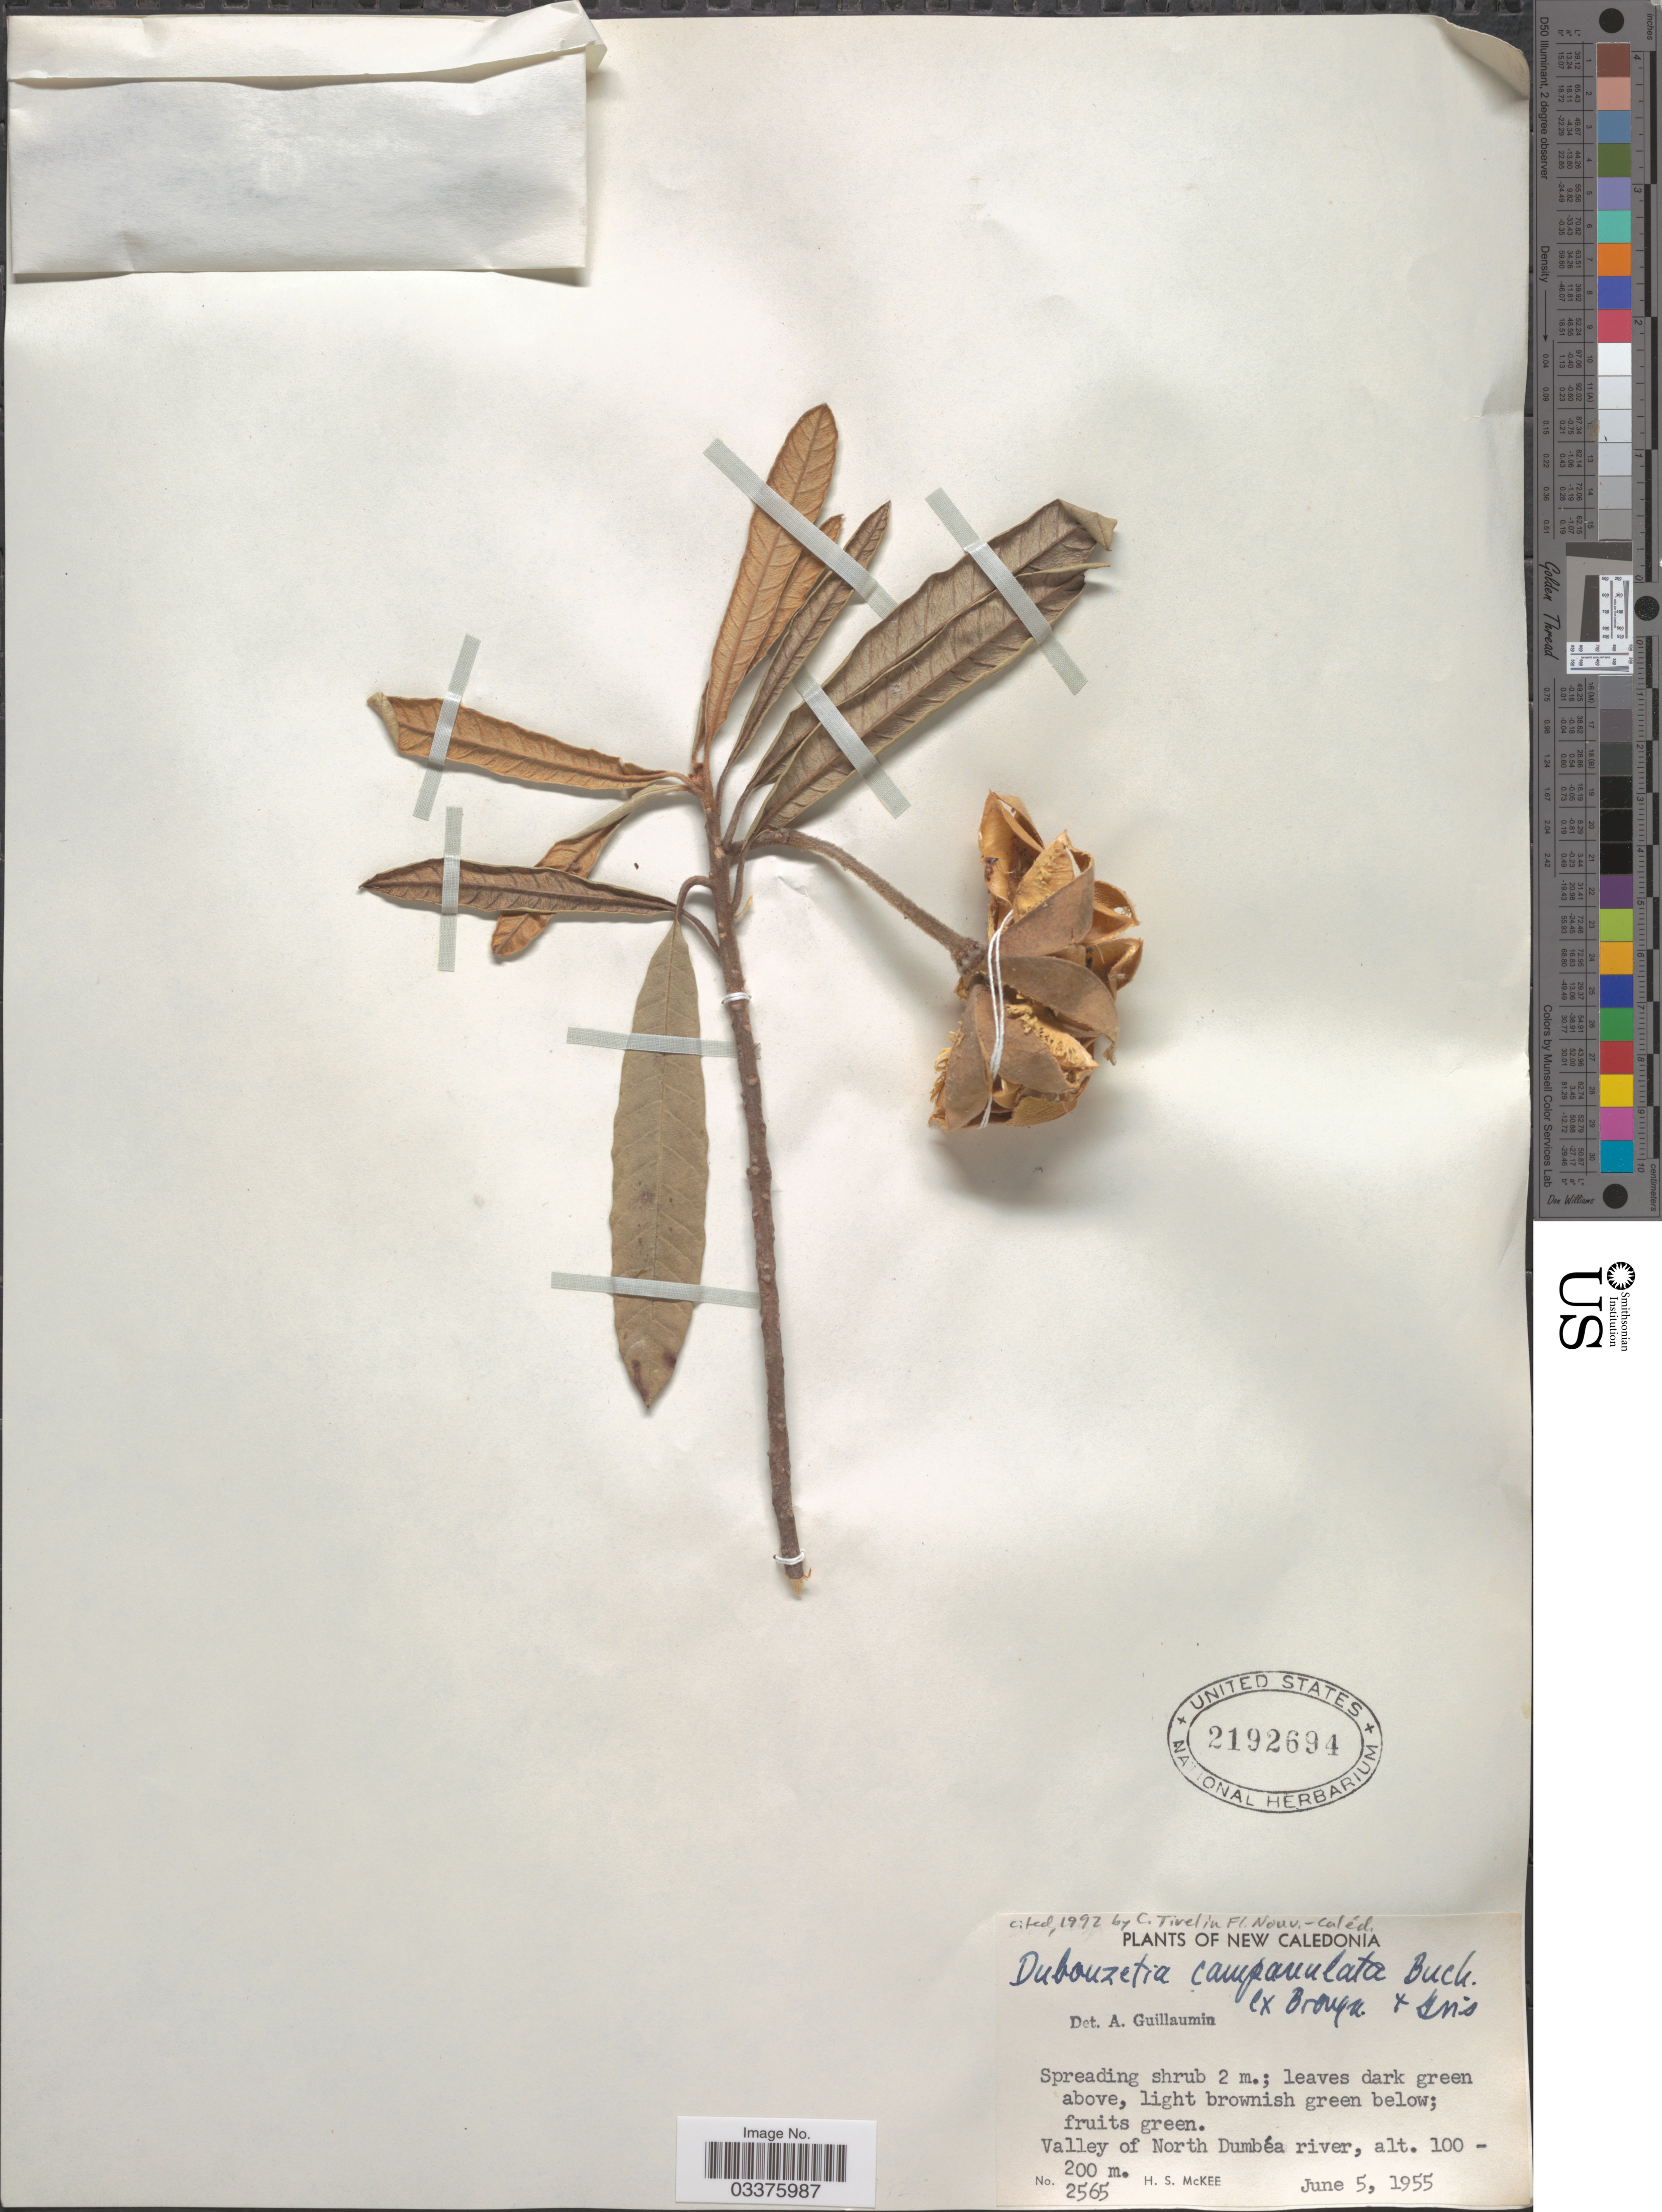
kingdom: Plantae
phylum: Tracheophyta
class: Magnoliopsida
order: Oxalidales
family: Elaeocarpaceae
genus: Dubouzetia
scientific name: Dubouzetia campanulata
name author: Pancher ex Brongn. & Gris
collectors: H. S. McKee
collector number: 2565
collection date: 1955-06-05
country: New Caledonia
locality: Valley of North Dumbéa river.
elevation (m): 100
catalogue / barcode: US 2192694